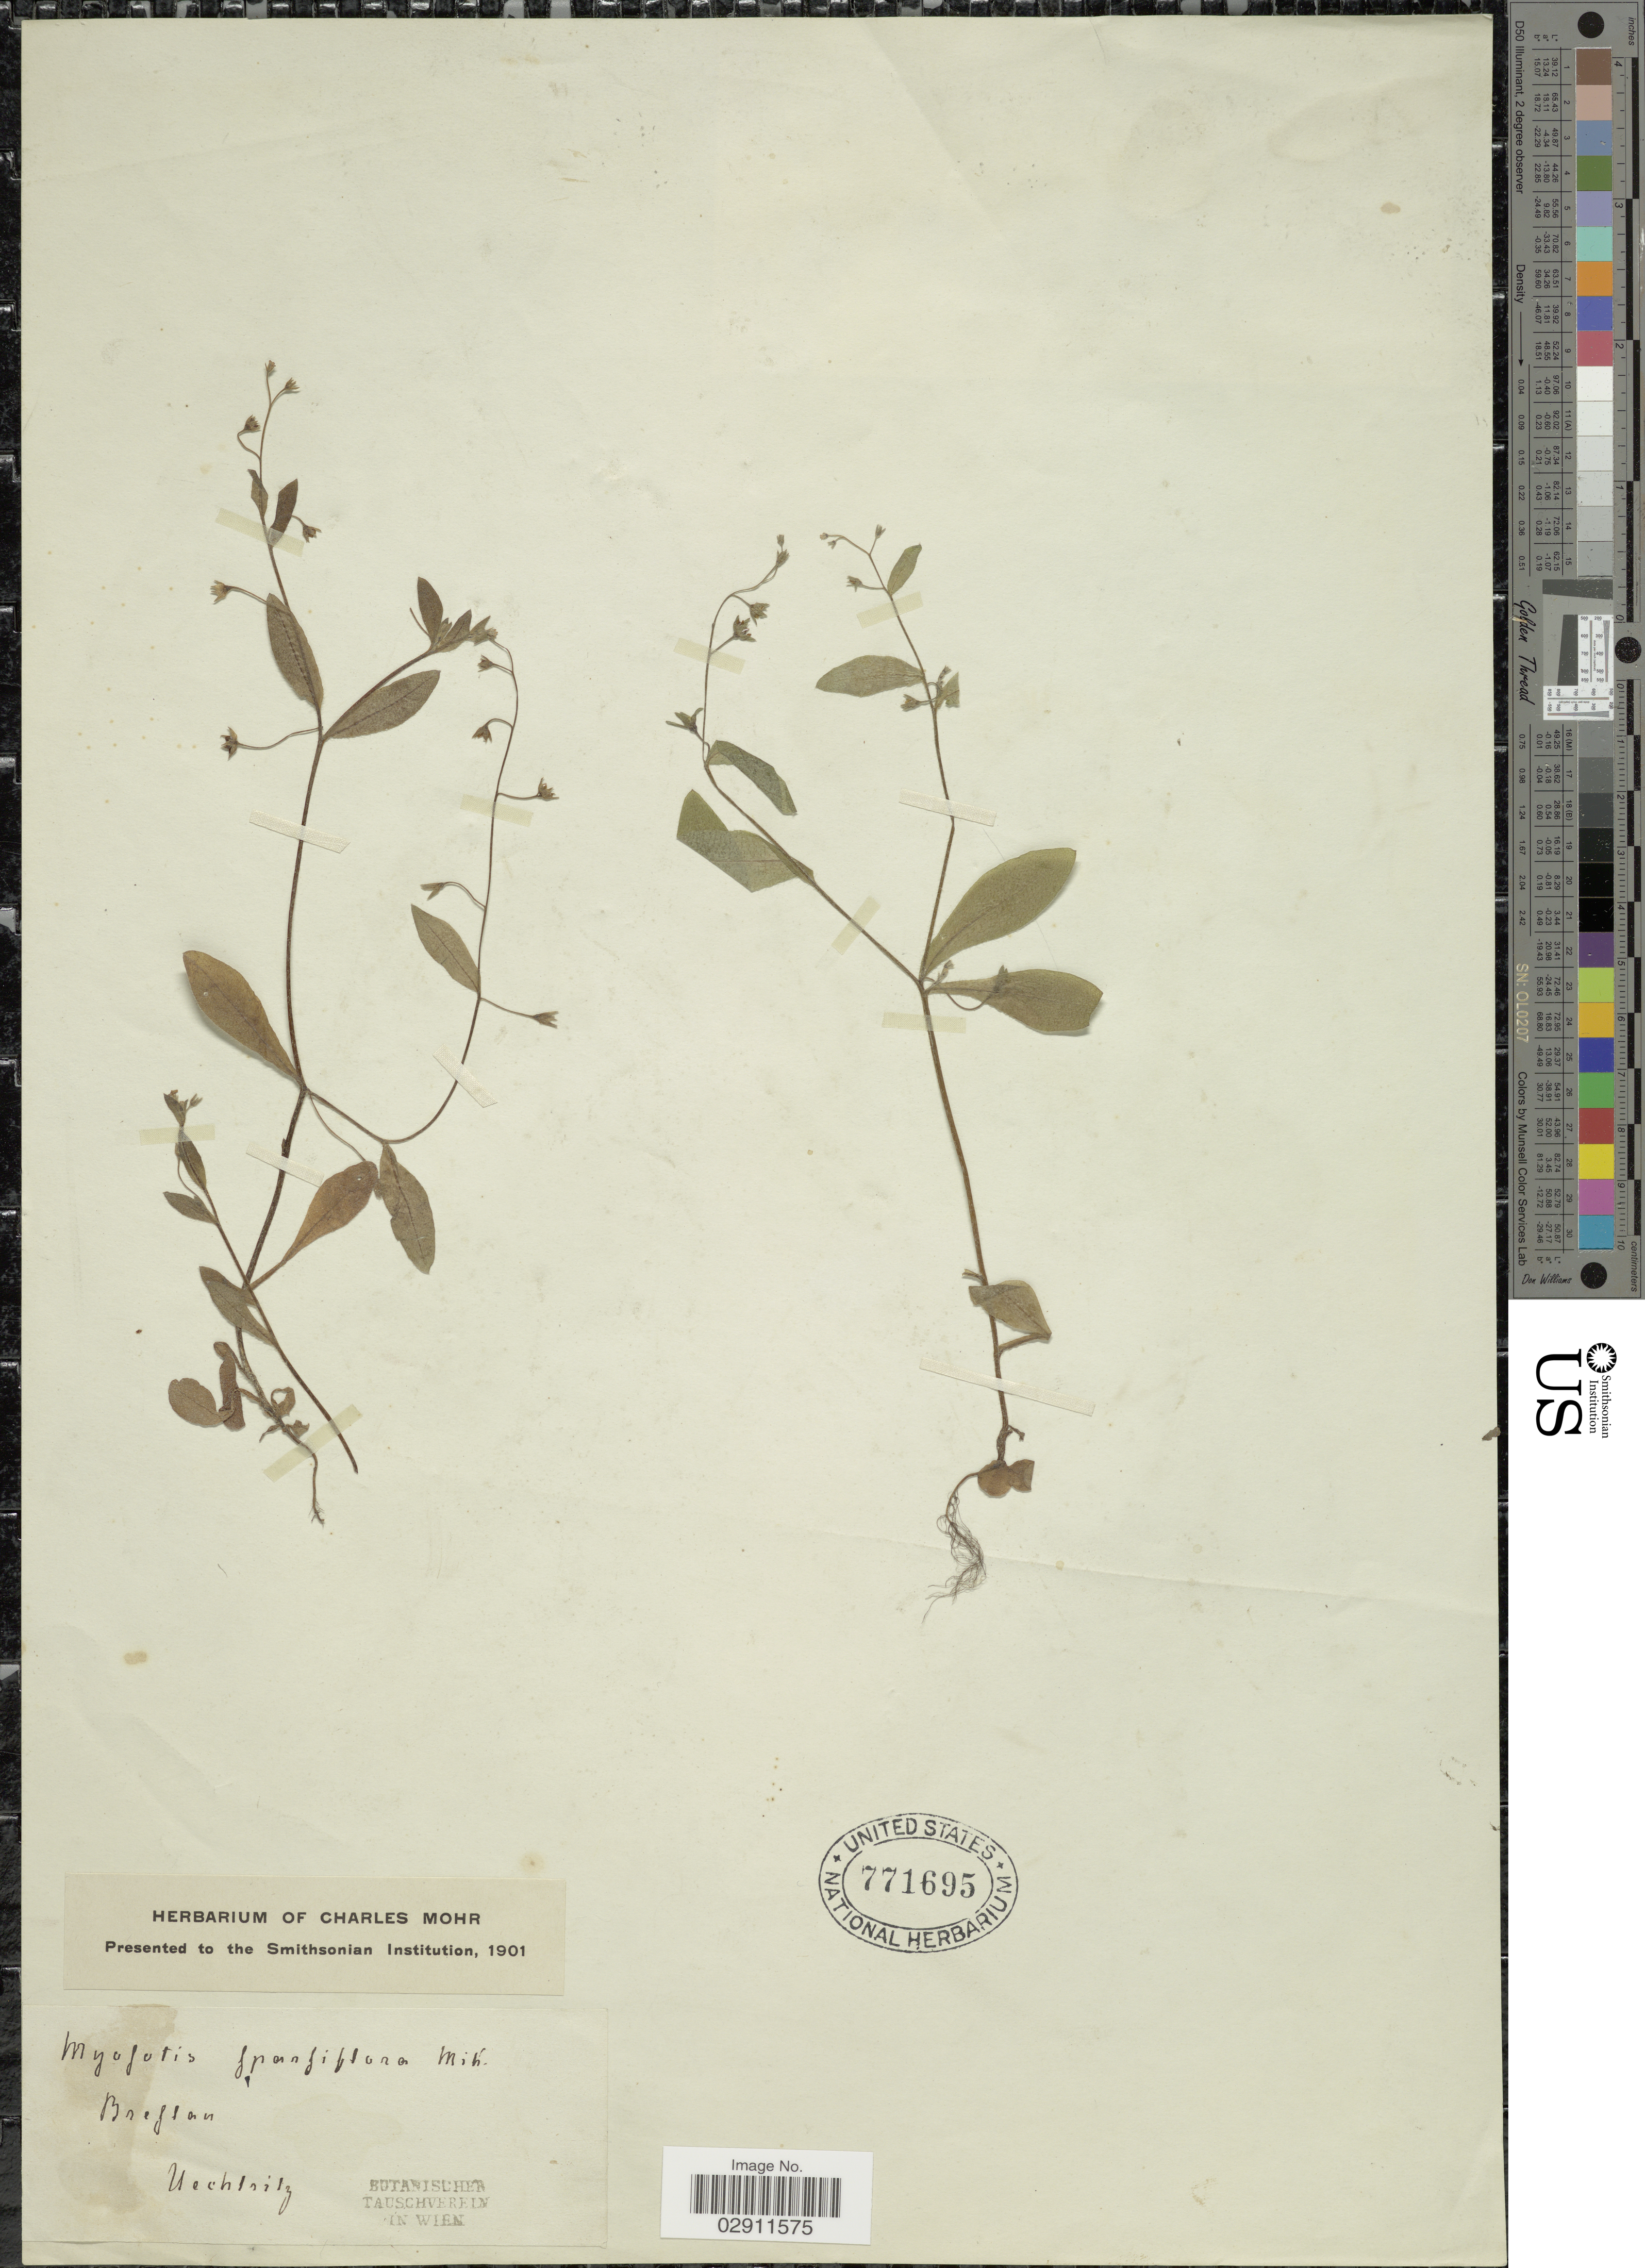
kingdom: Plantae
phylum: Tracheophyta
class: Magnoliopsida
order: Boraginales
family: Boraginaceae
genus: Myosotis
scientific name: Myosotis sparsiflora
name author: J.C. Mikan ex Pohl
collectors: Uechtritz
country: Poland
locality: Breslau.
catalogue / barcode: US 771695